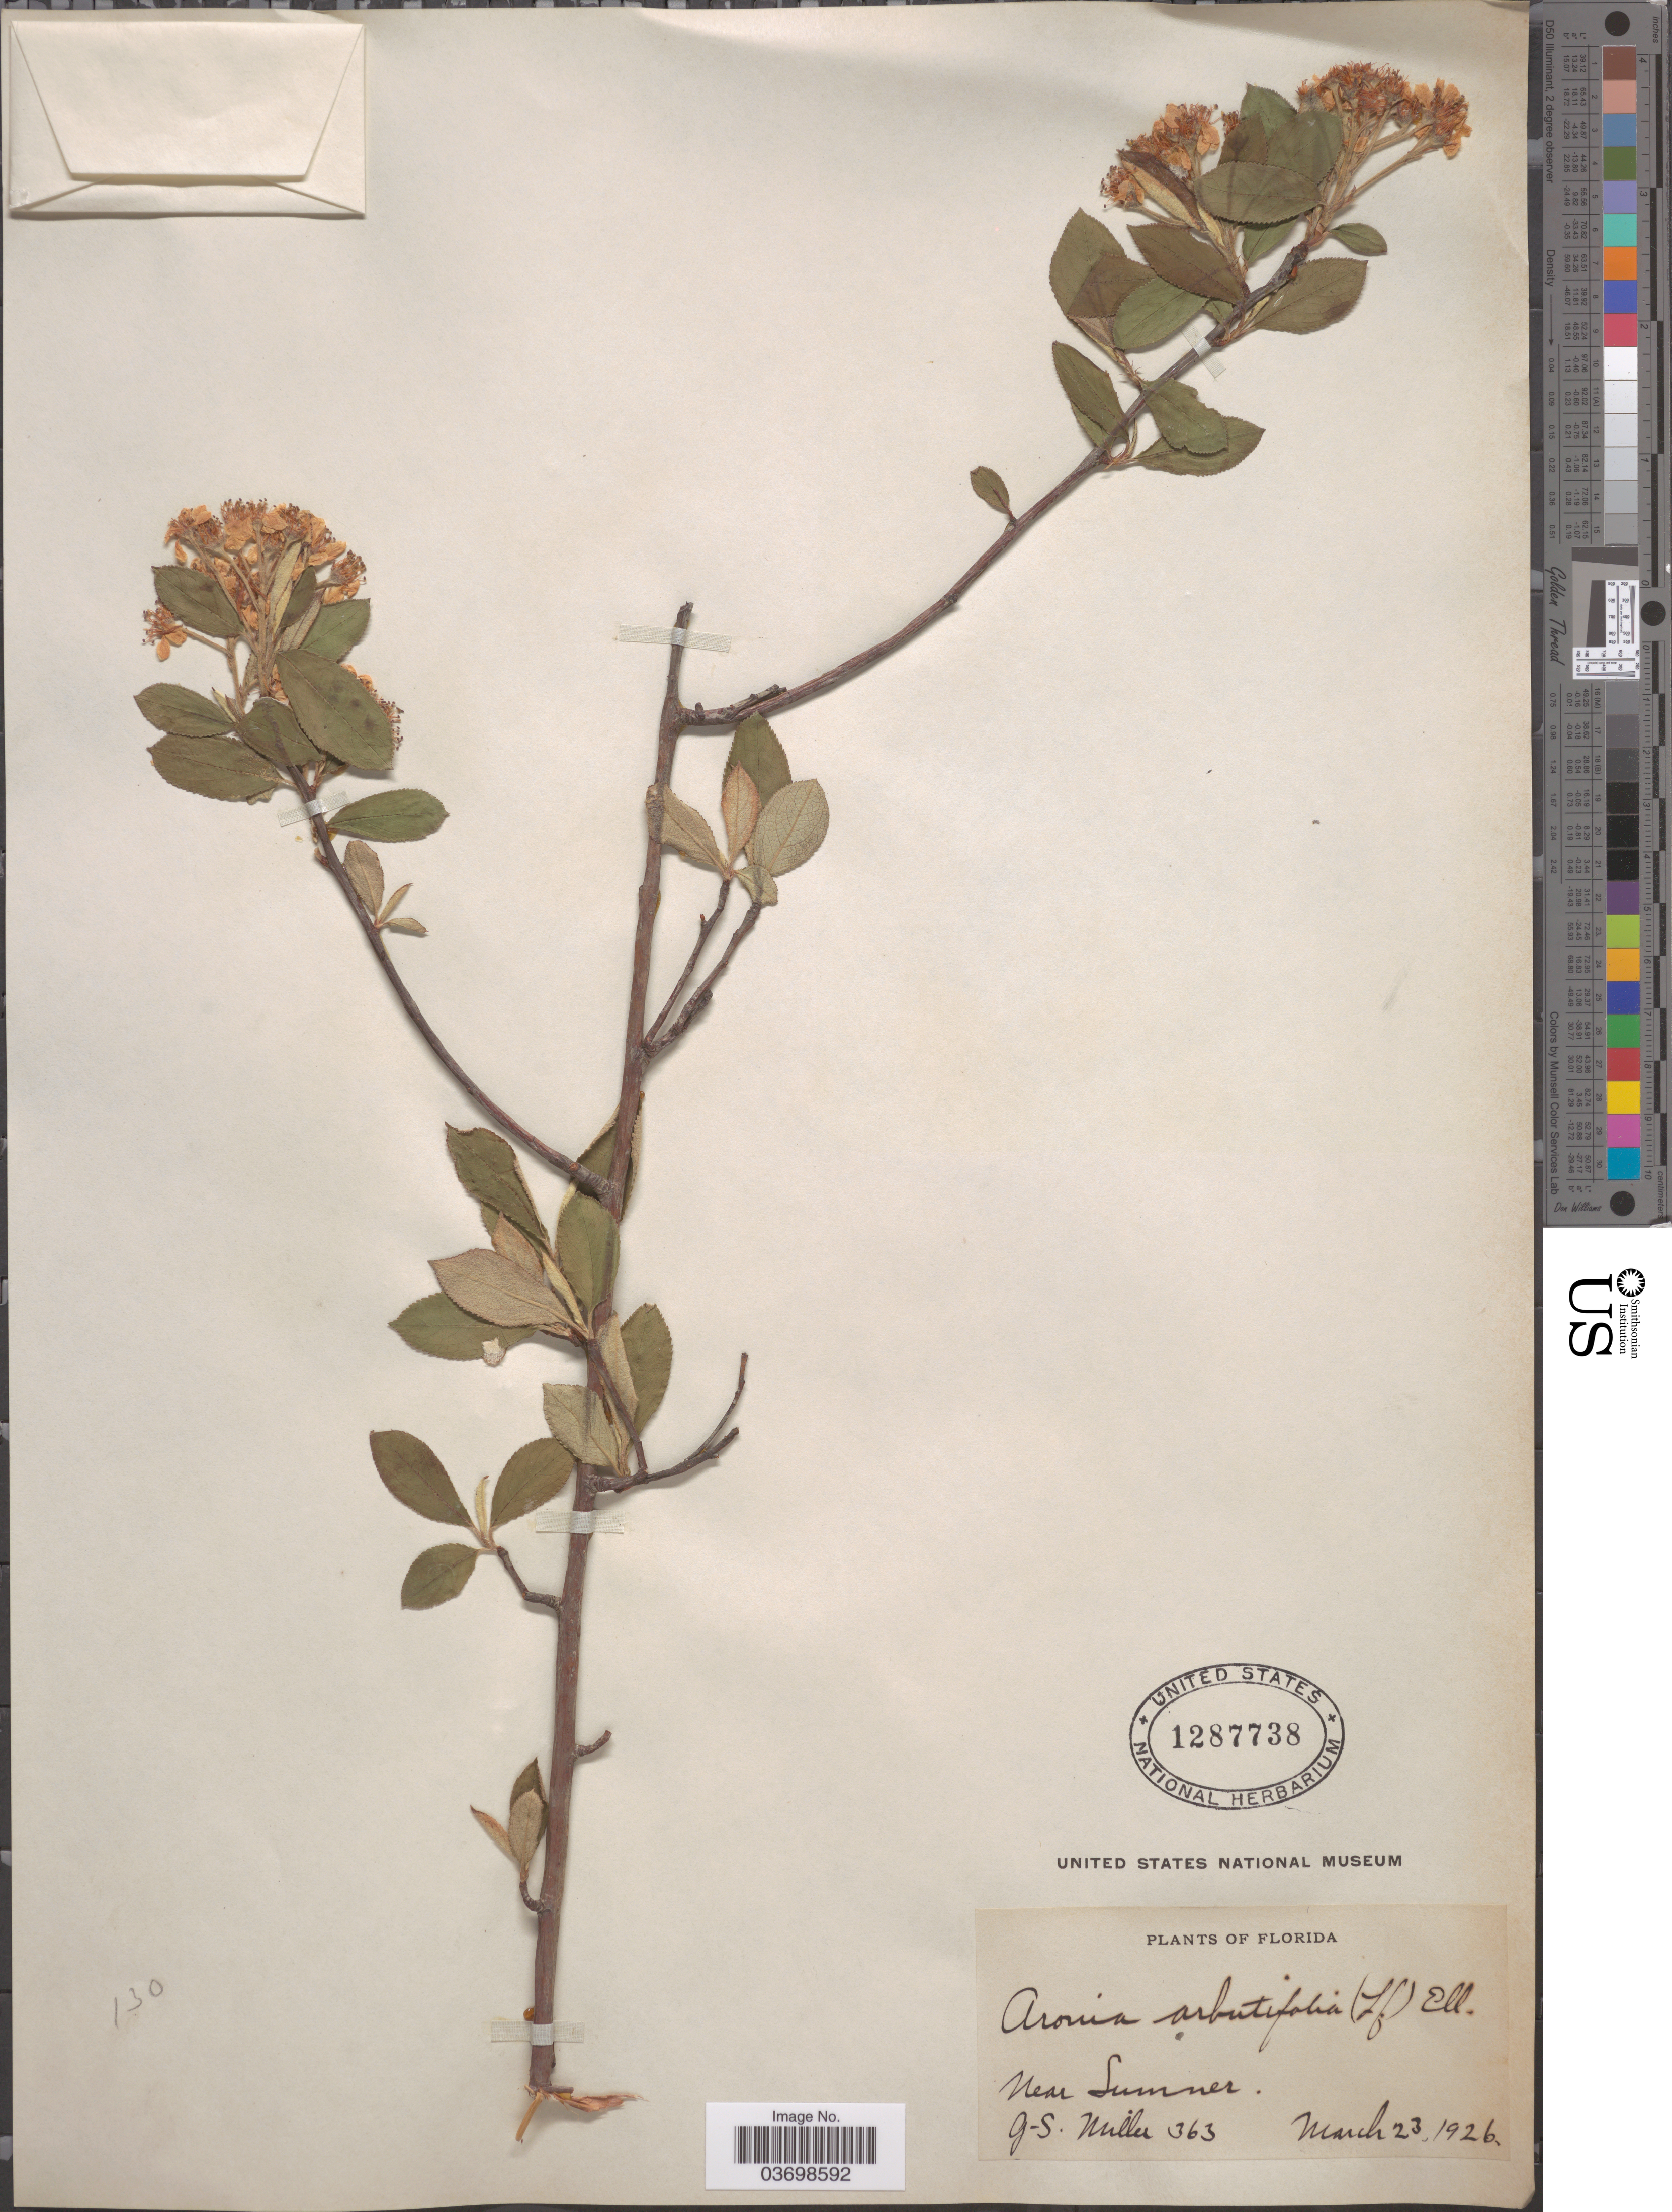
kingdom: Plantae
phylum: Tracheophyta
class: Magnoliopsida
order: Rosales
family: Rosaceae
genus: Aronia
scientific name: Aronia arbutifolia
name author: (L.) Pers.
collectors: G. S. Miller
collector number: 363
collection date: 1926-03-23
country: United States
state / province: Florida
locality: Near Sumner.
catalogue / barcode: US 1287738